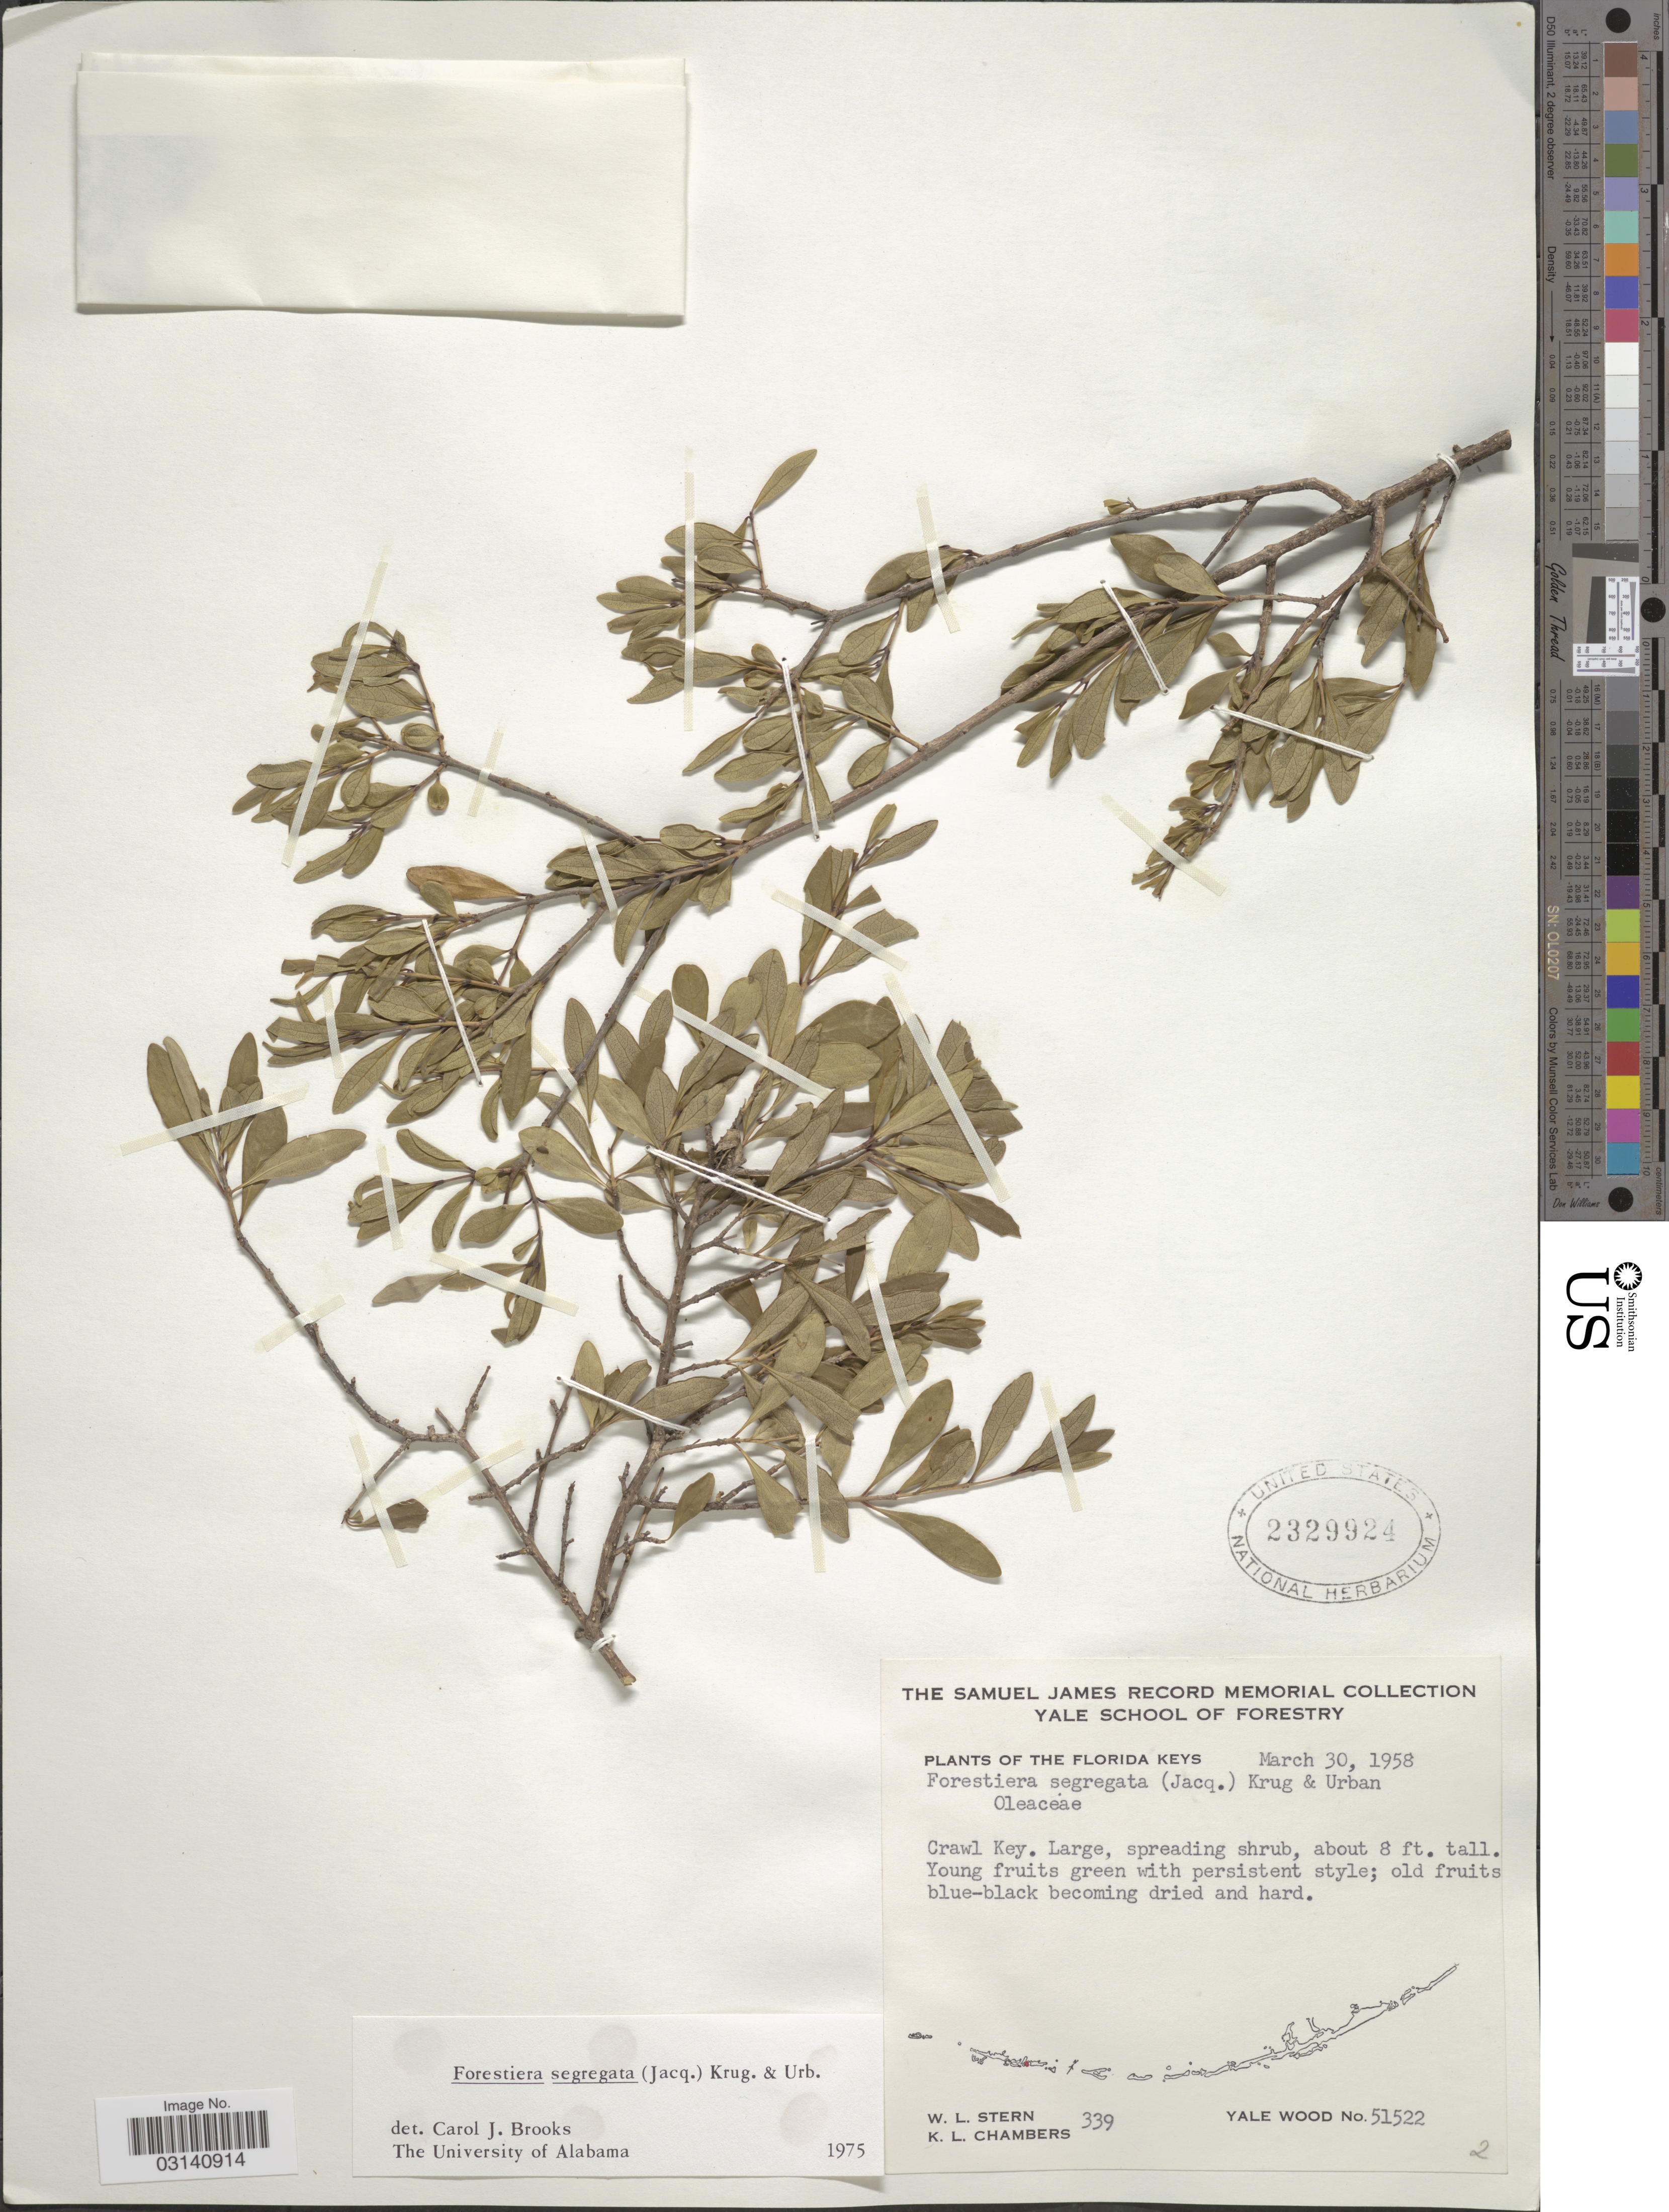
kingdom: Plantae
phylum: Tracheophyta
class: Magnoliopsida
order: Lamiales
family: Oleaceae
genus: Forestiera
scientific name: Forestiera segregata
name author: (Jacq.) Krug & Urb.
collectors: W. L. Stern & K. Chambers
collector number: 339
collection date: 1958-03-30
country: United States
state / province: Florida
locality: The Florida Keys. Crawl Key.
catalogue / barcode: US 2329924